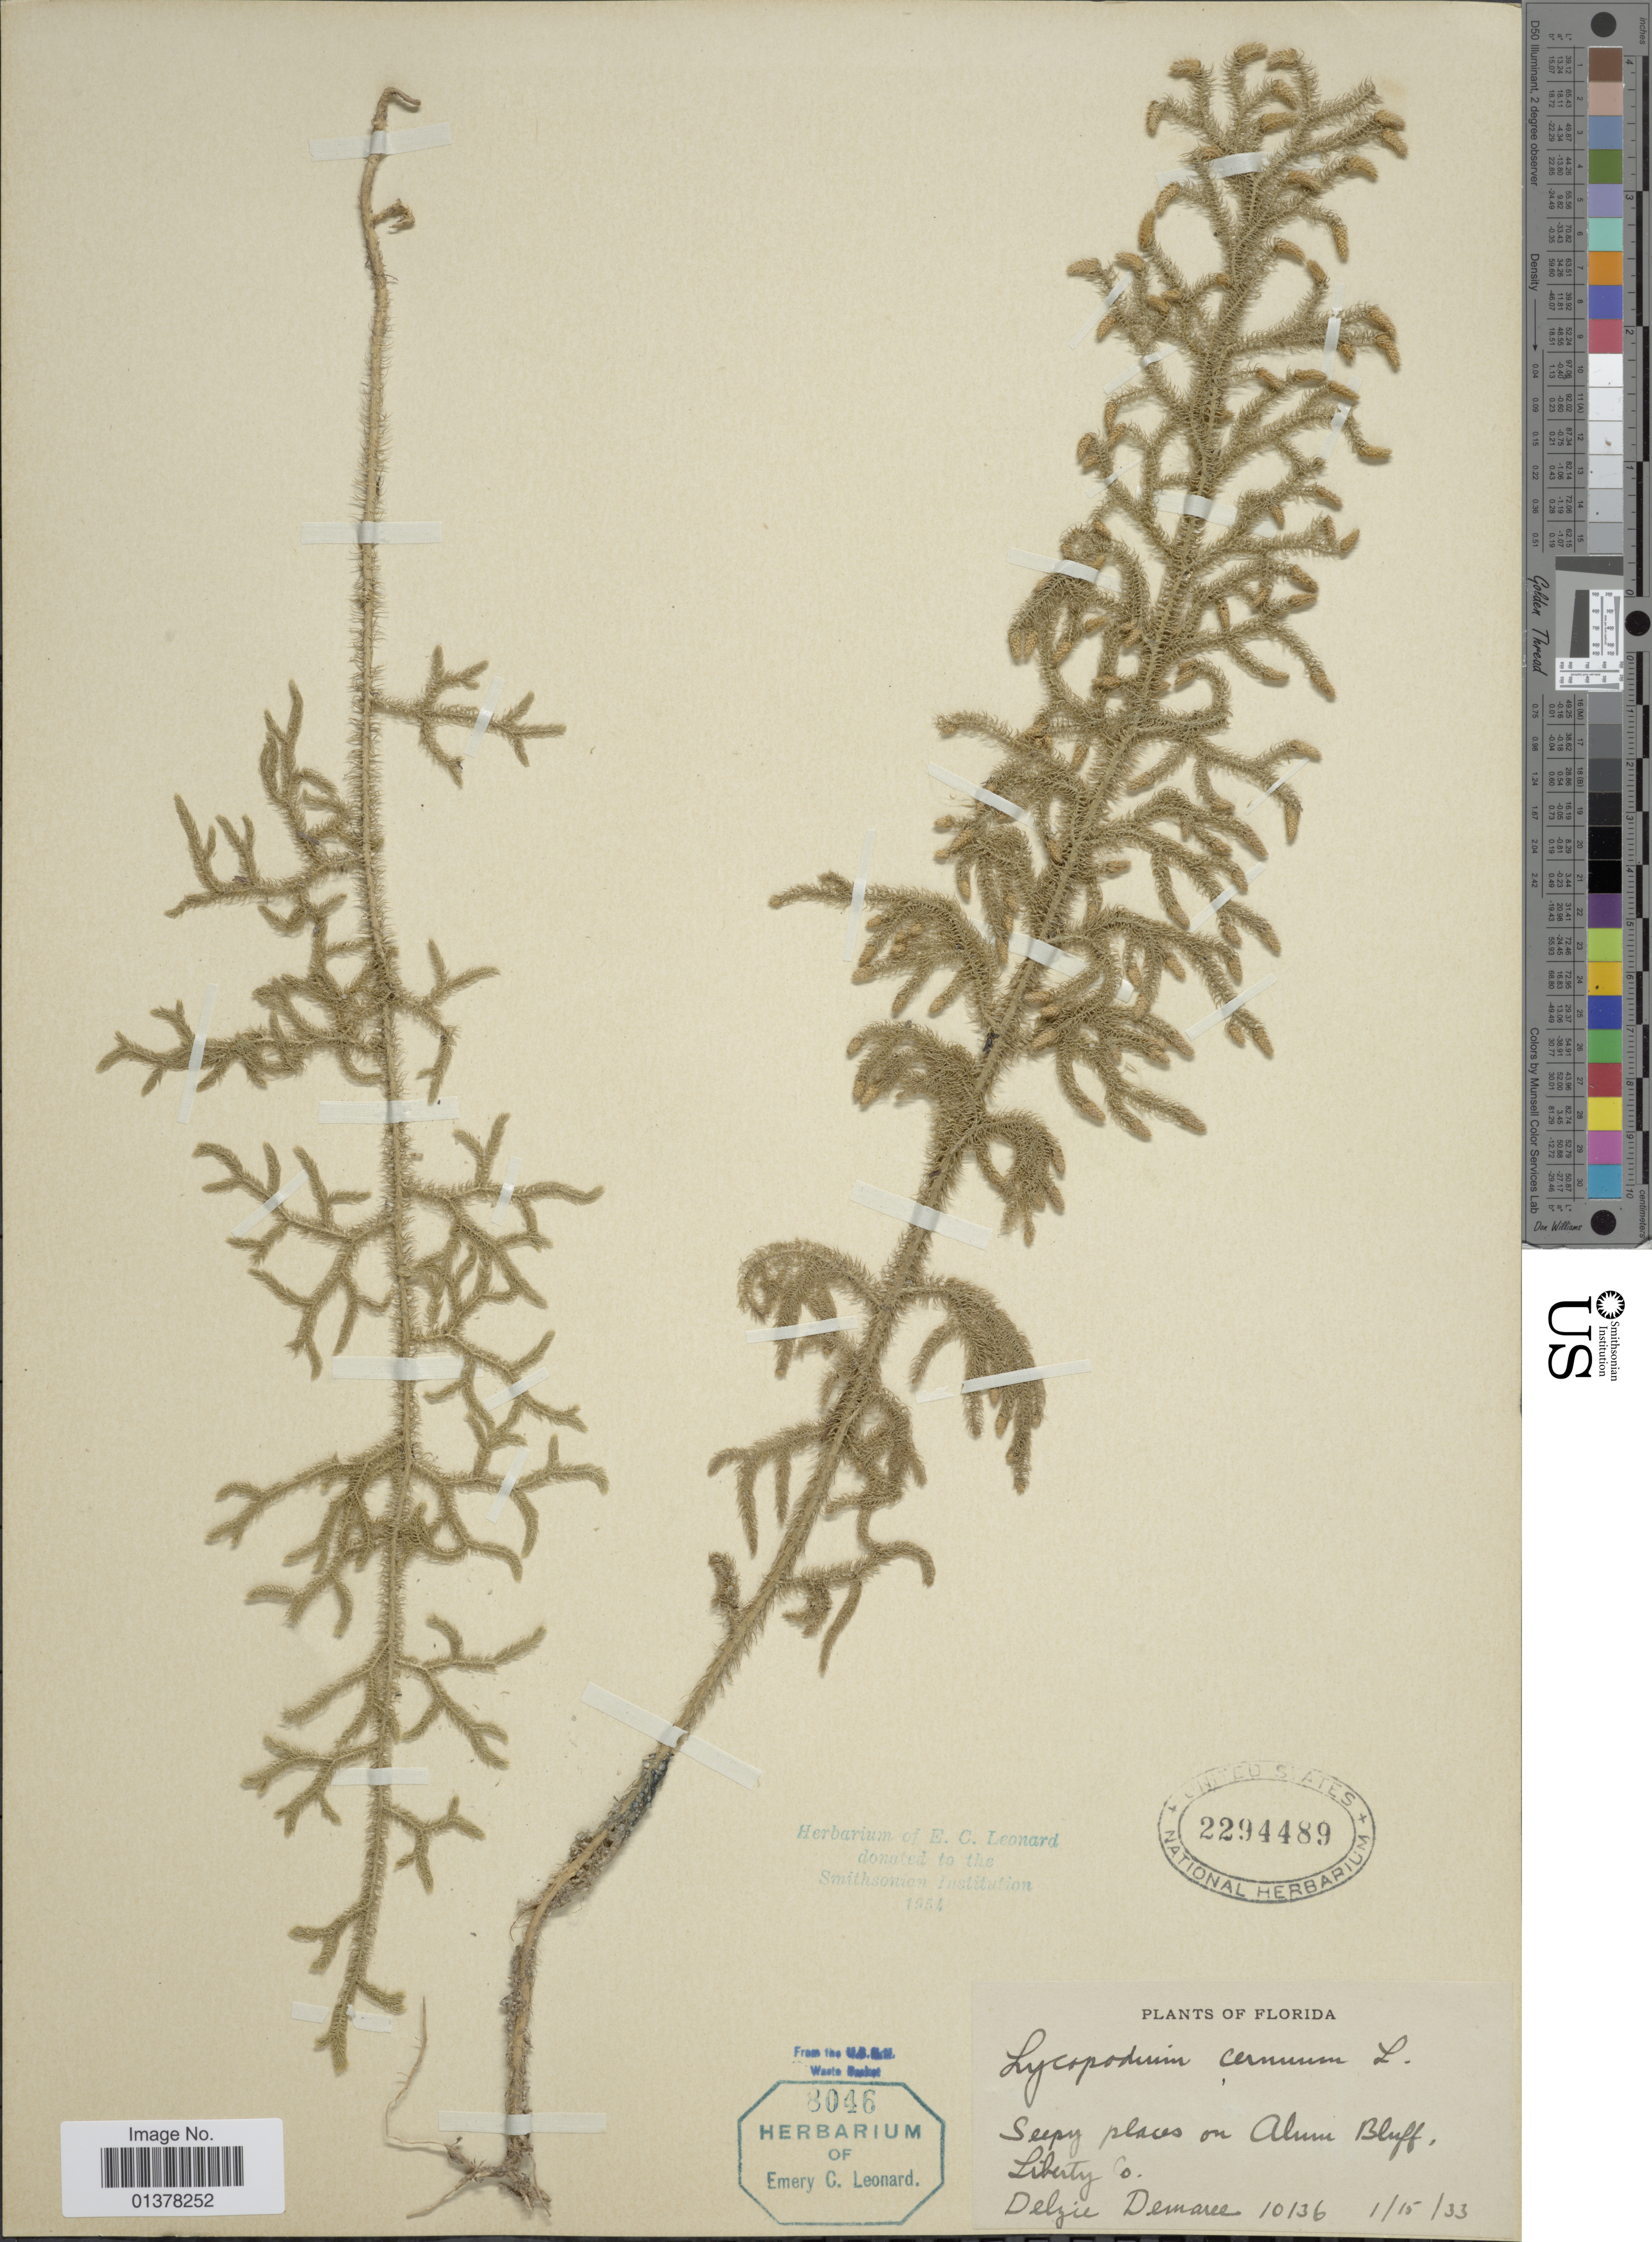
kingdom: Plantae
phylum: Tracheophyta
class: Lycopodiopsida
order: Lycopodiales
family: Lycopodiaceae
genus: Palhinhaea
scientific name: Palhinhaea cernua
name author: (L.) Vasc. & Franco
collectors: D. Demaree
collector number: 10136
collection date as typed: Transcribed d/m/y: 15/1/33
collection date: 1933-01-15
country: United States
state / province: Florida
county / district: Liberty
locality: Seepy places on Alum Bluff, Liberty Co.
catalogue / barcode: US 2294489